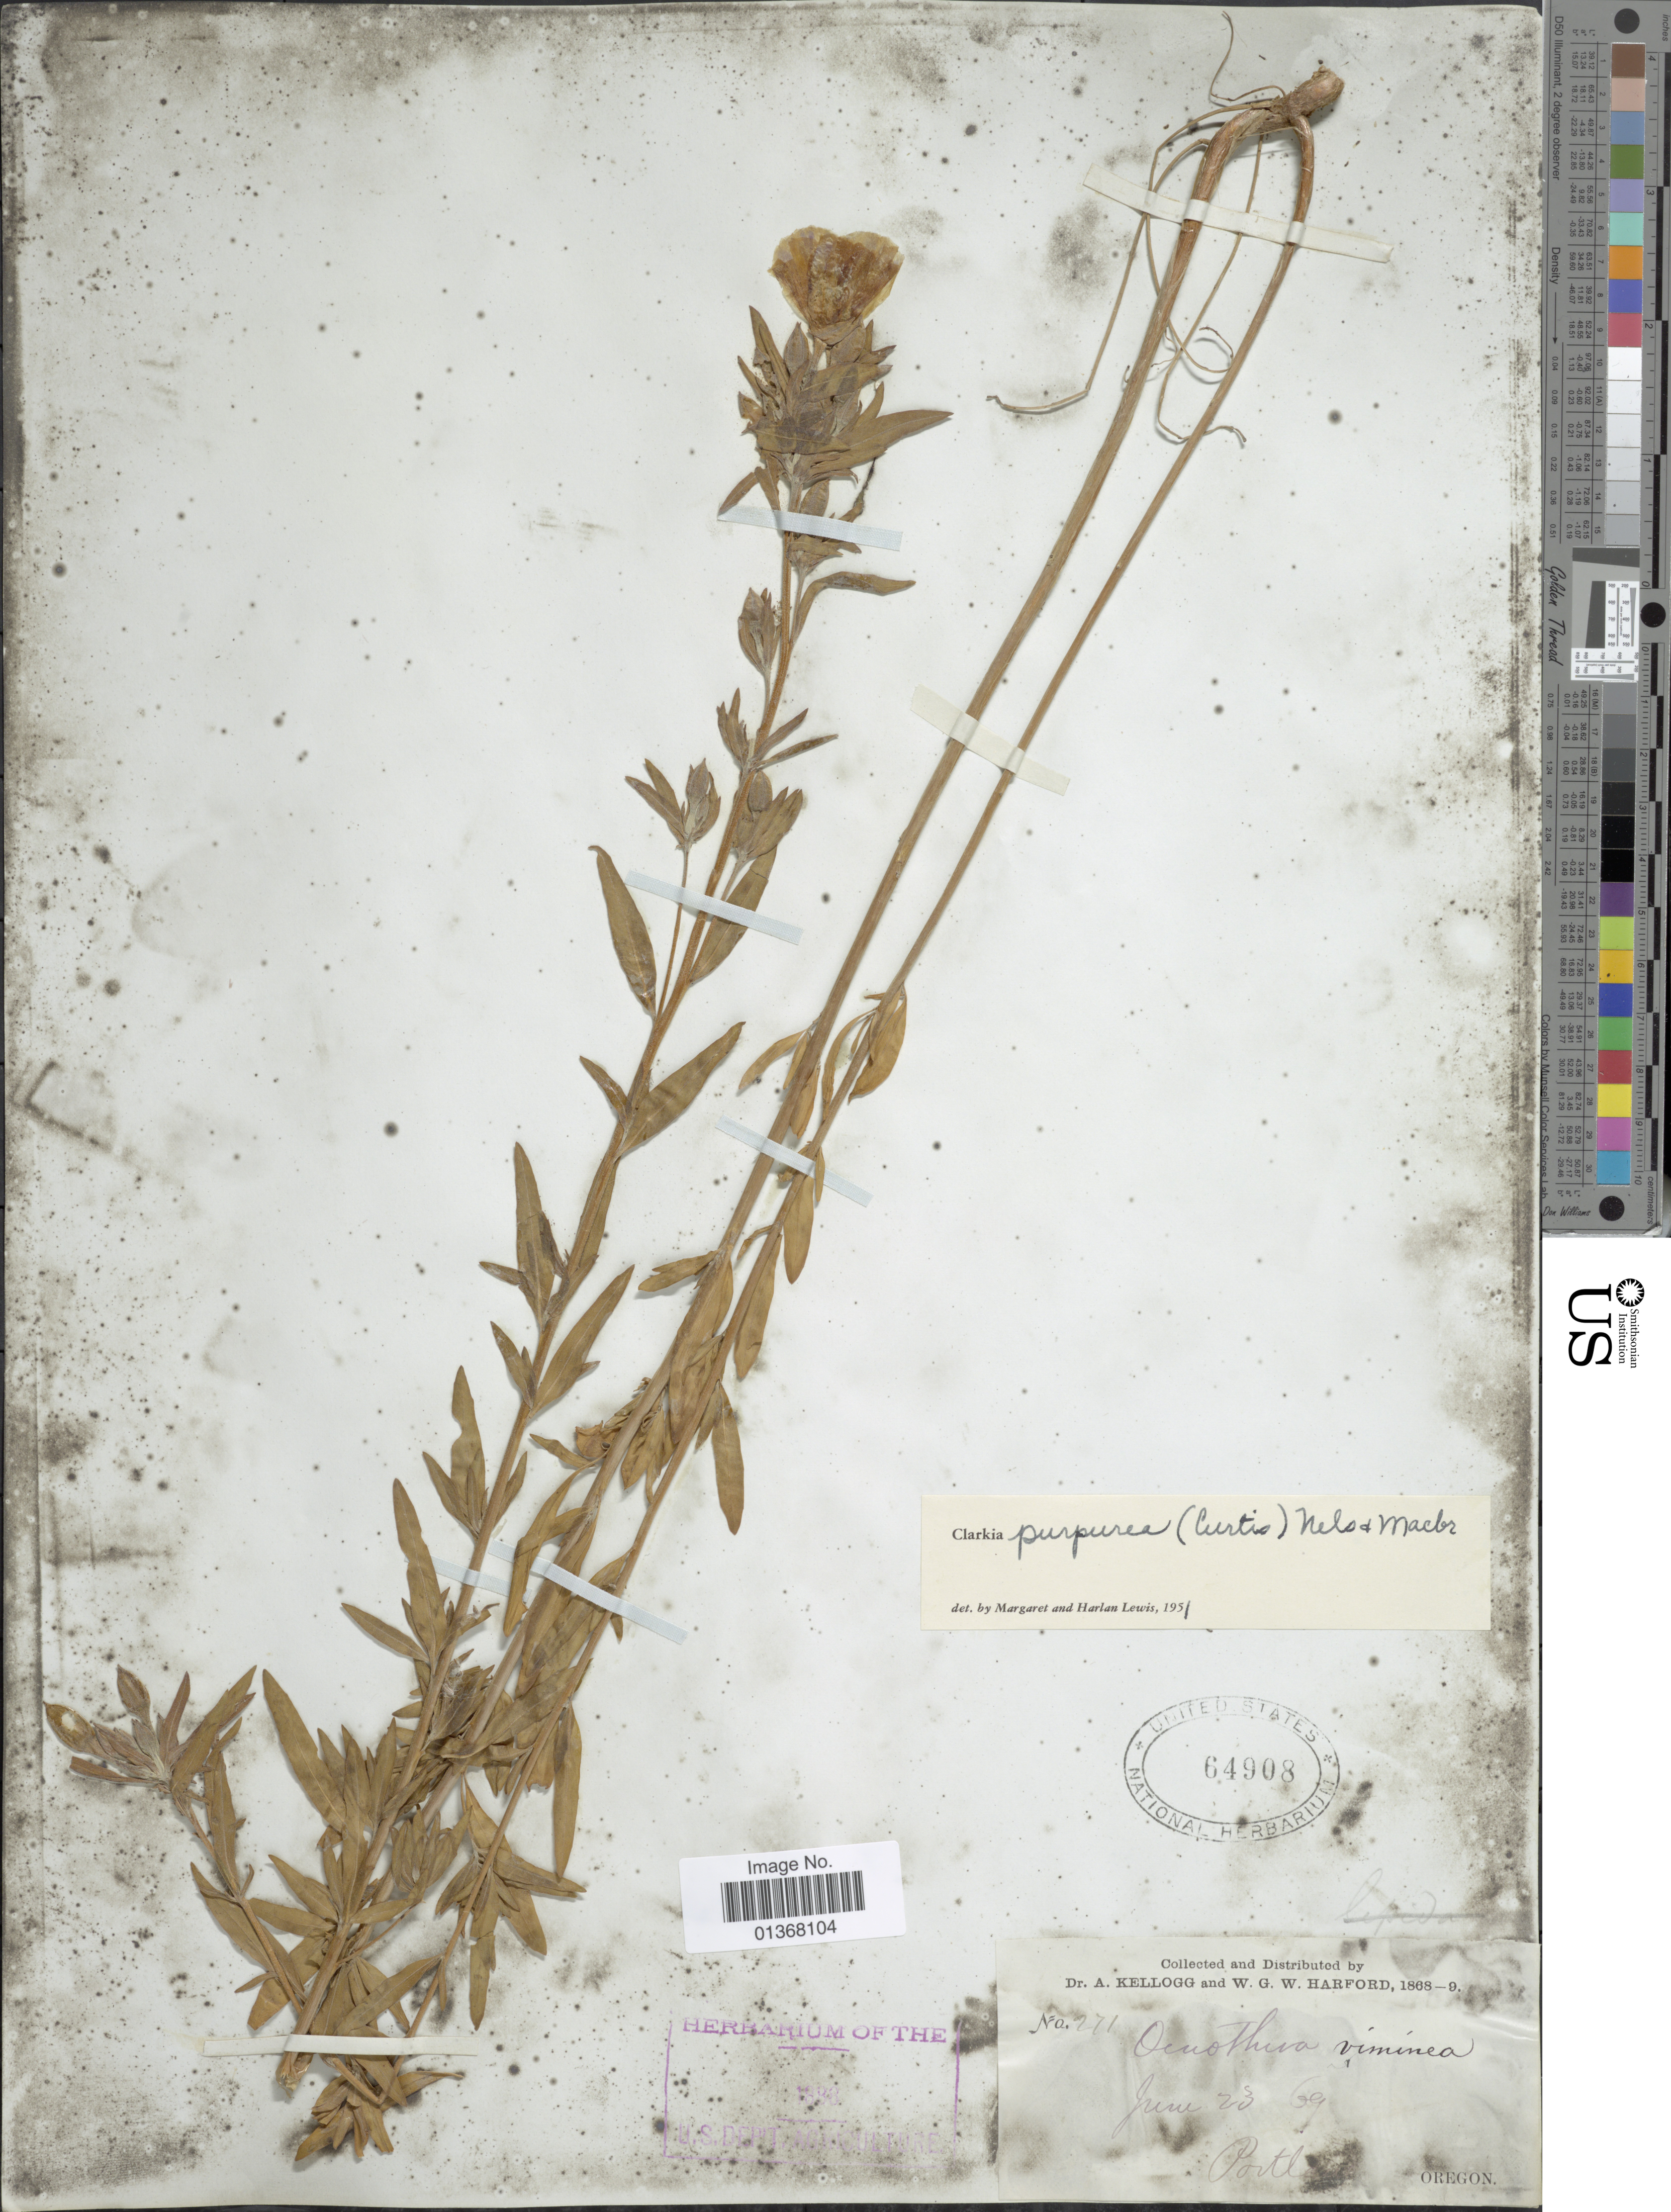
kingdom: Plantae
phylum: Tracheophyta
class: Magnoliopsida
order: Myrtales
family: Onagraceae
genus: Clarkia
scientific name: Clarkia pulchella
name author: Pursh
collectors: A. Kellog & W. G. W. Harford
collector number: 271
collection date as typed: Transcribed d/m/y: 23/6/69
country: United States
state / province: Oregon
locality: Portl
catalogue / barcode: US 64908